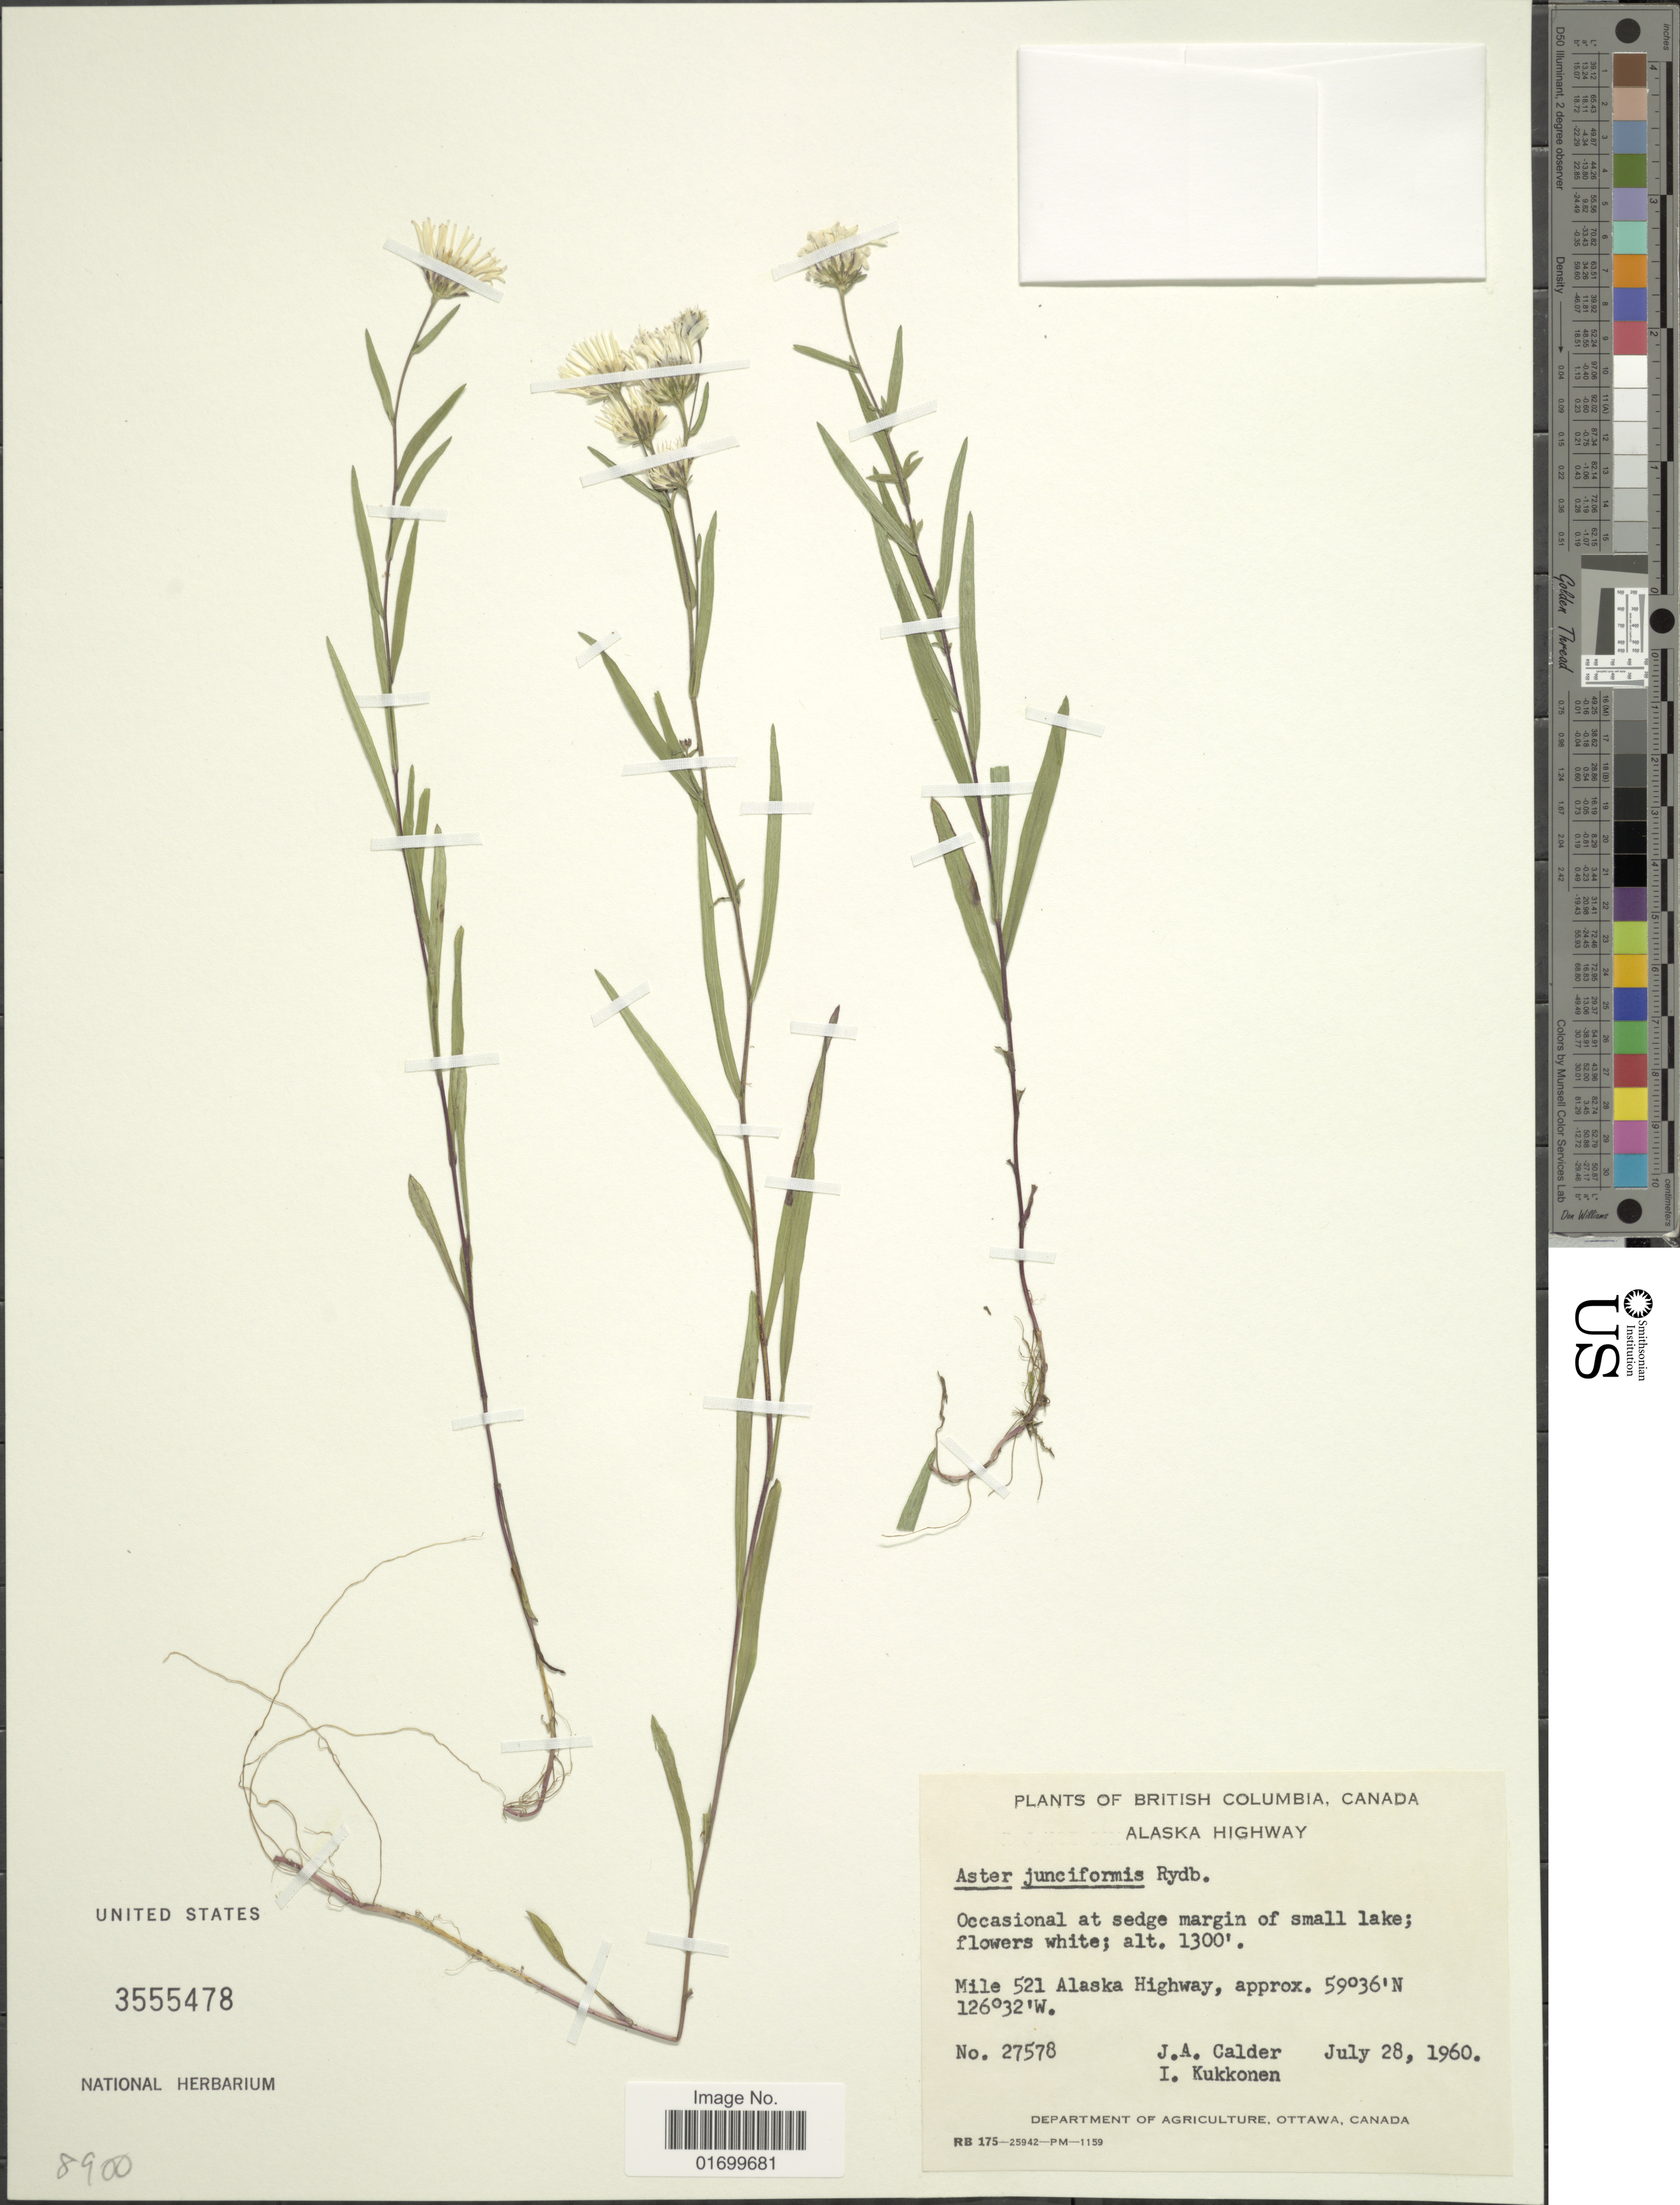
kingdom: Plantae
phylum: Tracheophyta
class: Magnoliopsida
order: Asterales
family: Asteraceae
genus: Symphyotrichum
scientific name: Symphyotrichum boreale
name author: (Torr. & A. Gray) Á. Löve & D. Löve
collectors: J. A. Calder & I. Kukkonen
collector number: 27578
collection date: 1960-07-28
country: Canada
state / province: British Columbia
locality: Alaska Highway, occasional at sedge margin of small lake, Mile 521 Alaska Highway.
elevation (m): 396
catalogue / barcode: US 3555478